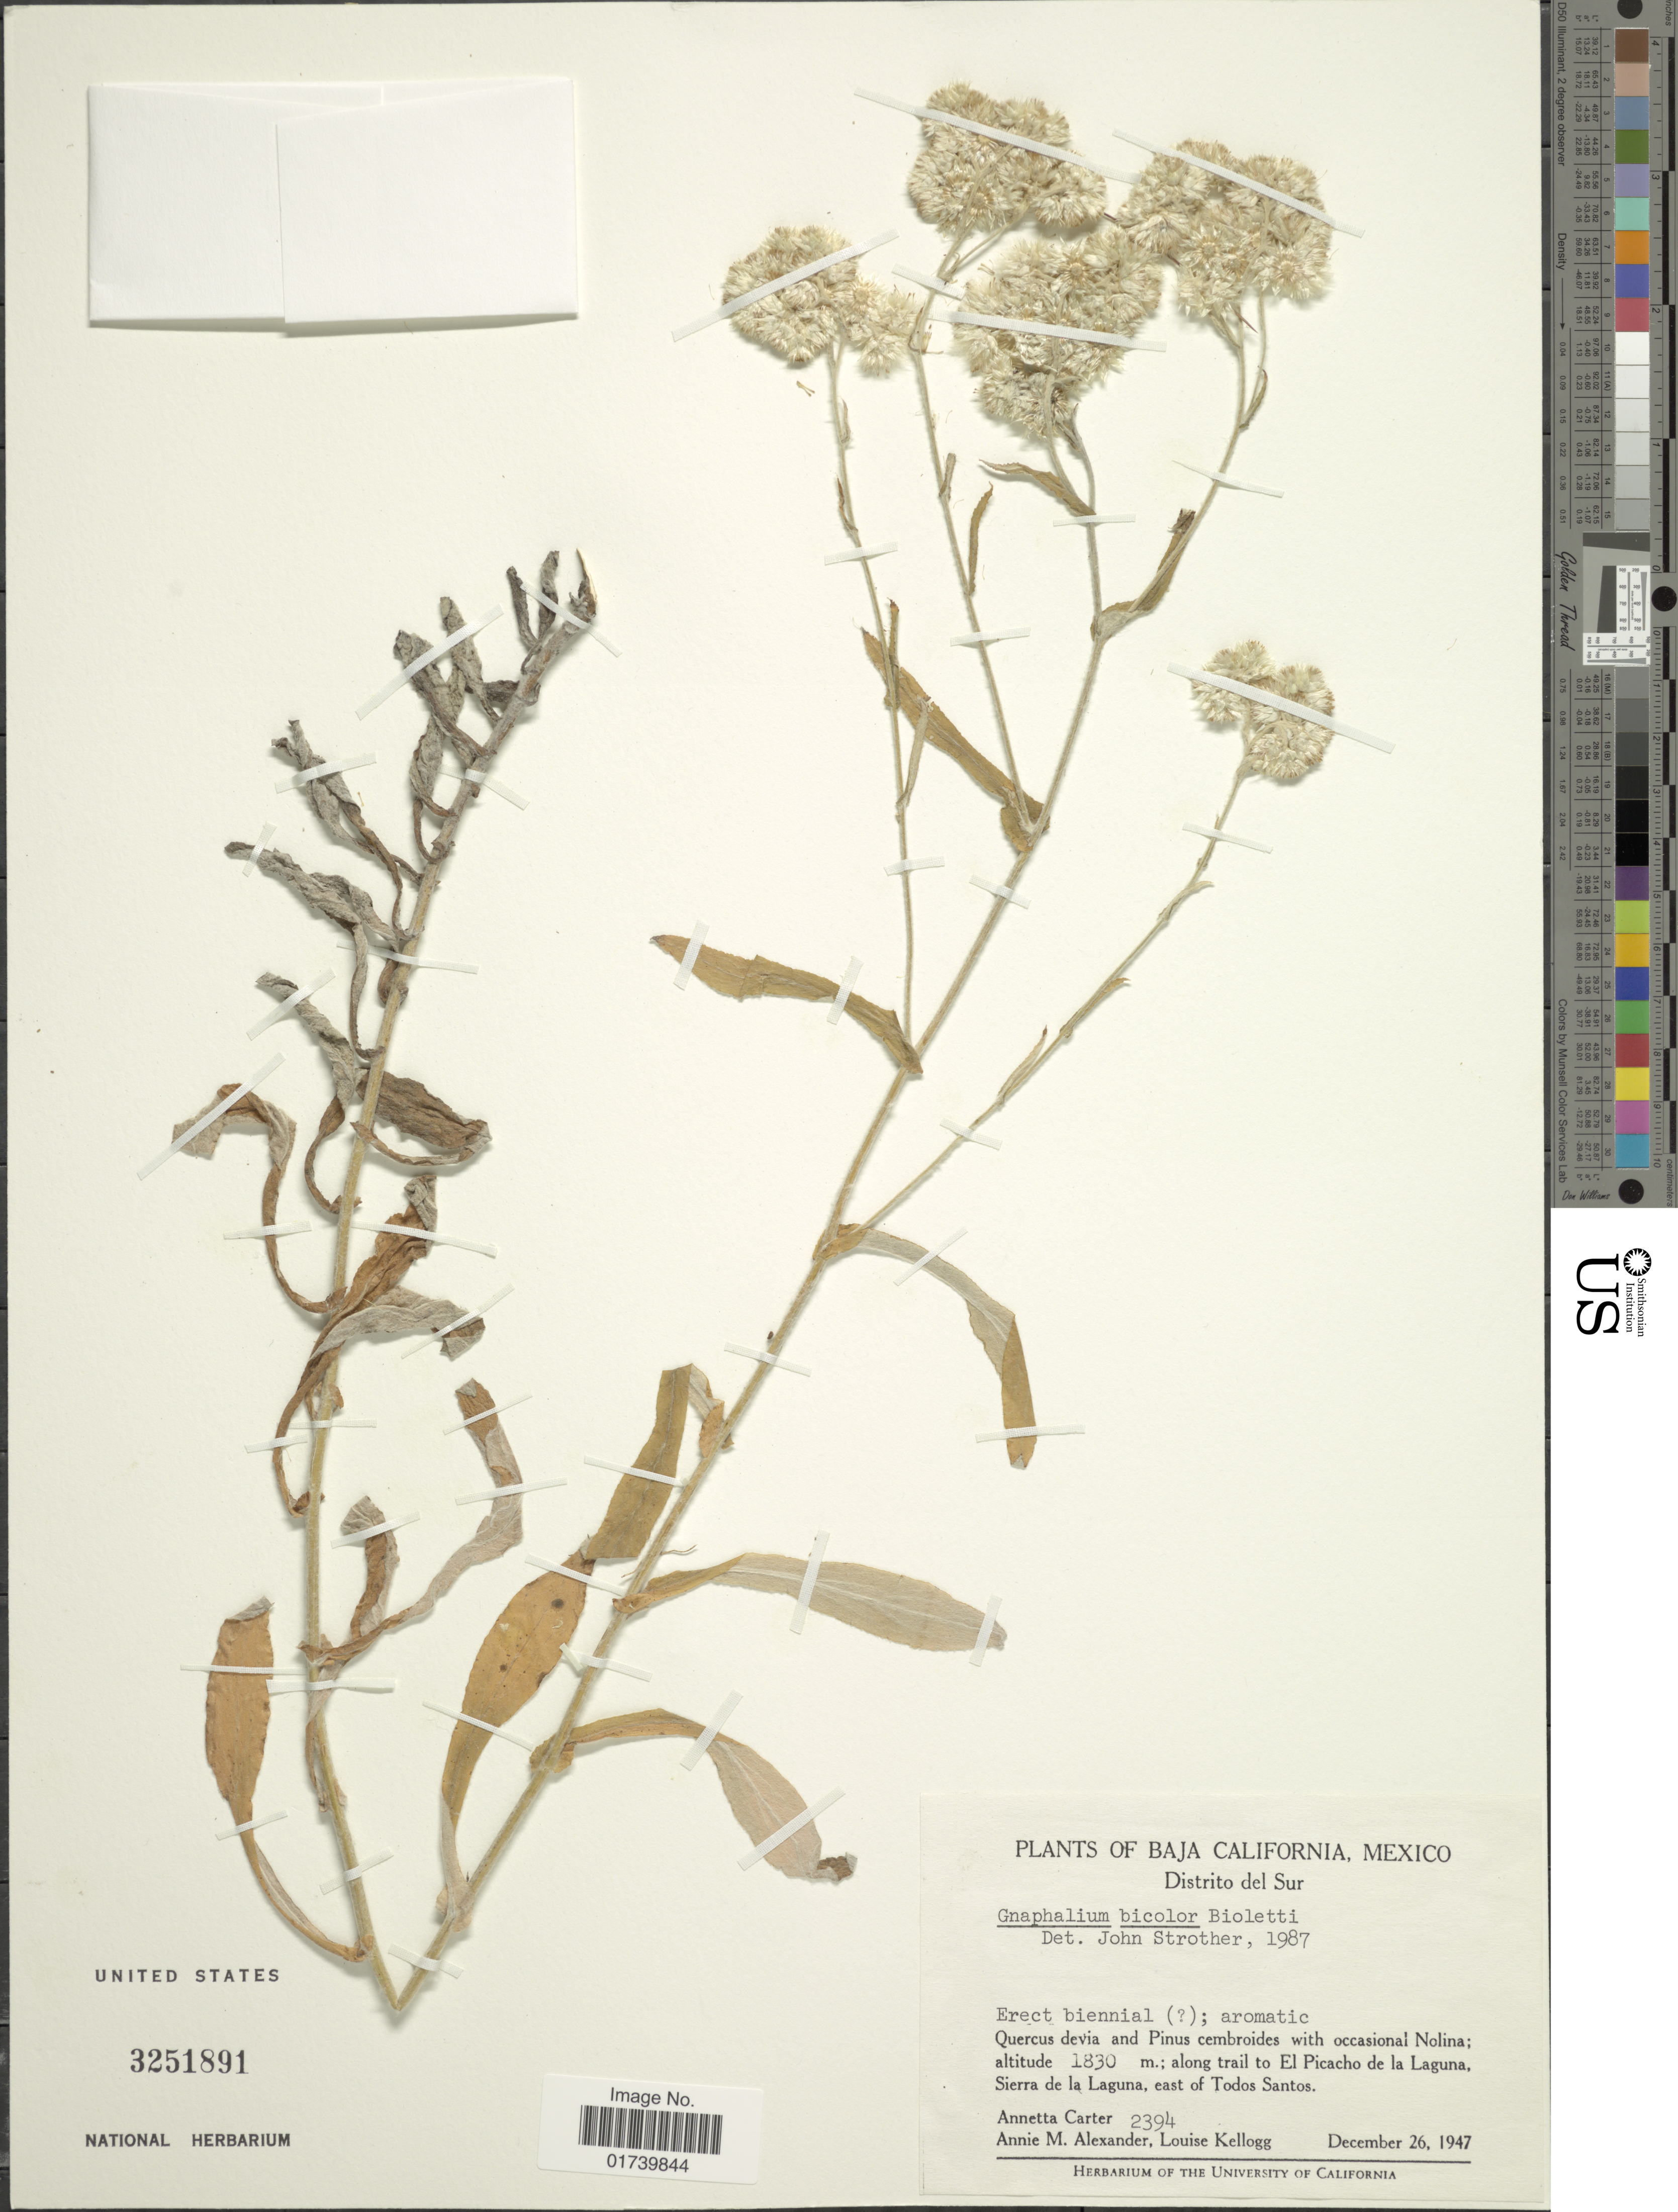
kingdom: Plantae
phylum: Tracheophyta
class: Magnoliopsida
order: Asterales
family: Asteraceae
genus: Pseudognaphalium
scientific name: Pseudognaphalium biolettii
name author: Anderb.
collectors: A. Carter, A. M. Alexander & L. Kellogg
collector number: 2394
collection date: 1947-12-26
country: Mexico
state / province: Baja California Sur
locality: Distrito del Sur. Along trail to El Picacho de la Laguna. Sierra de la Laguna, east of Todos Santos.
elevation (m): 1830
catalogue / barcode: US 3251891